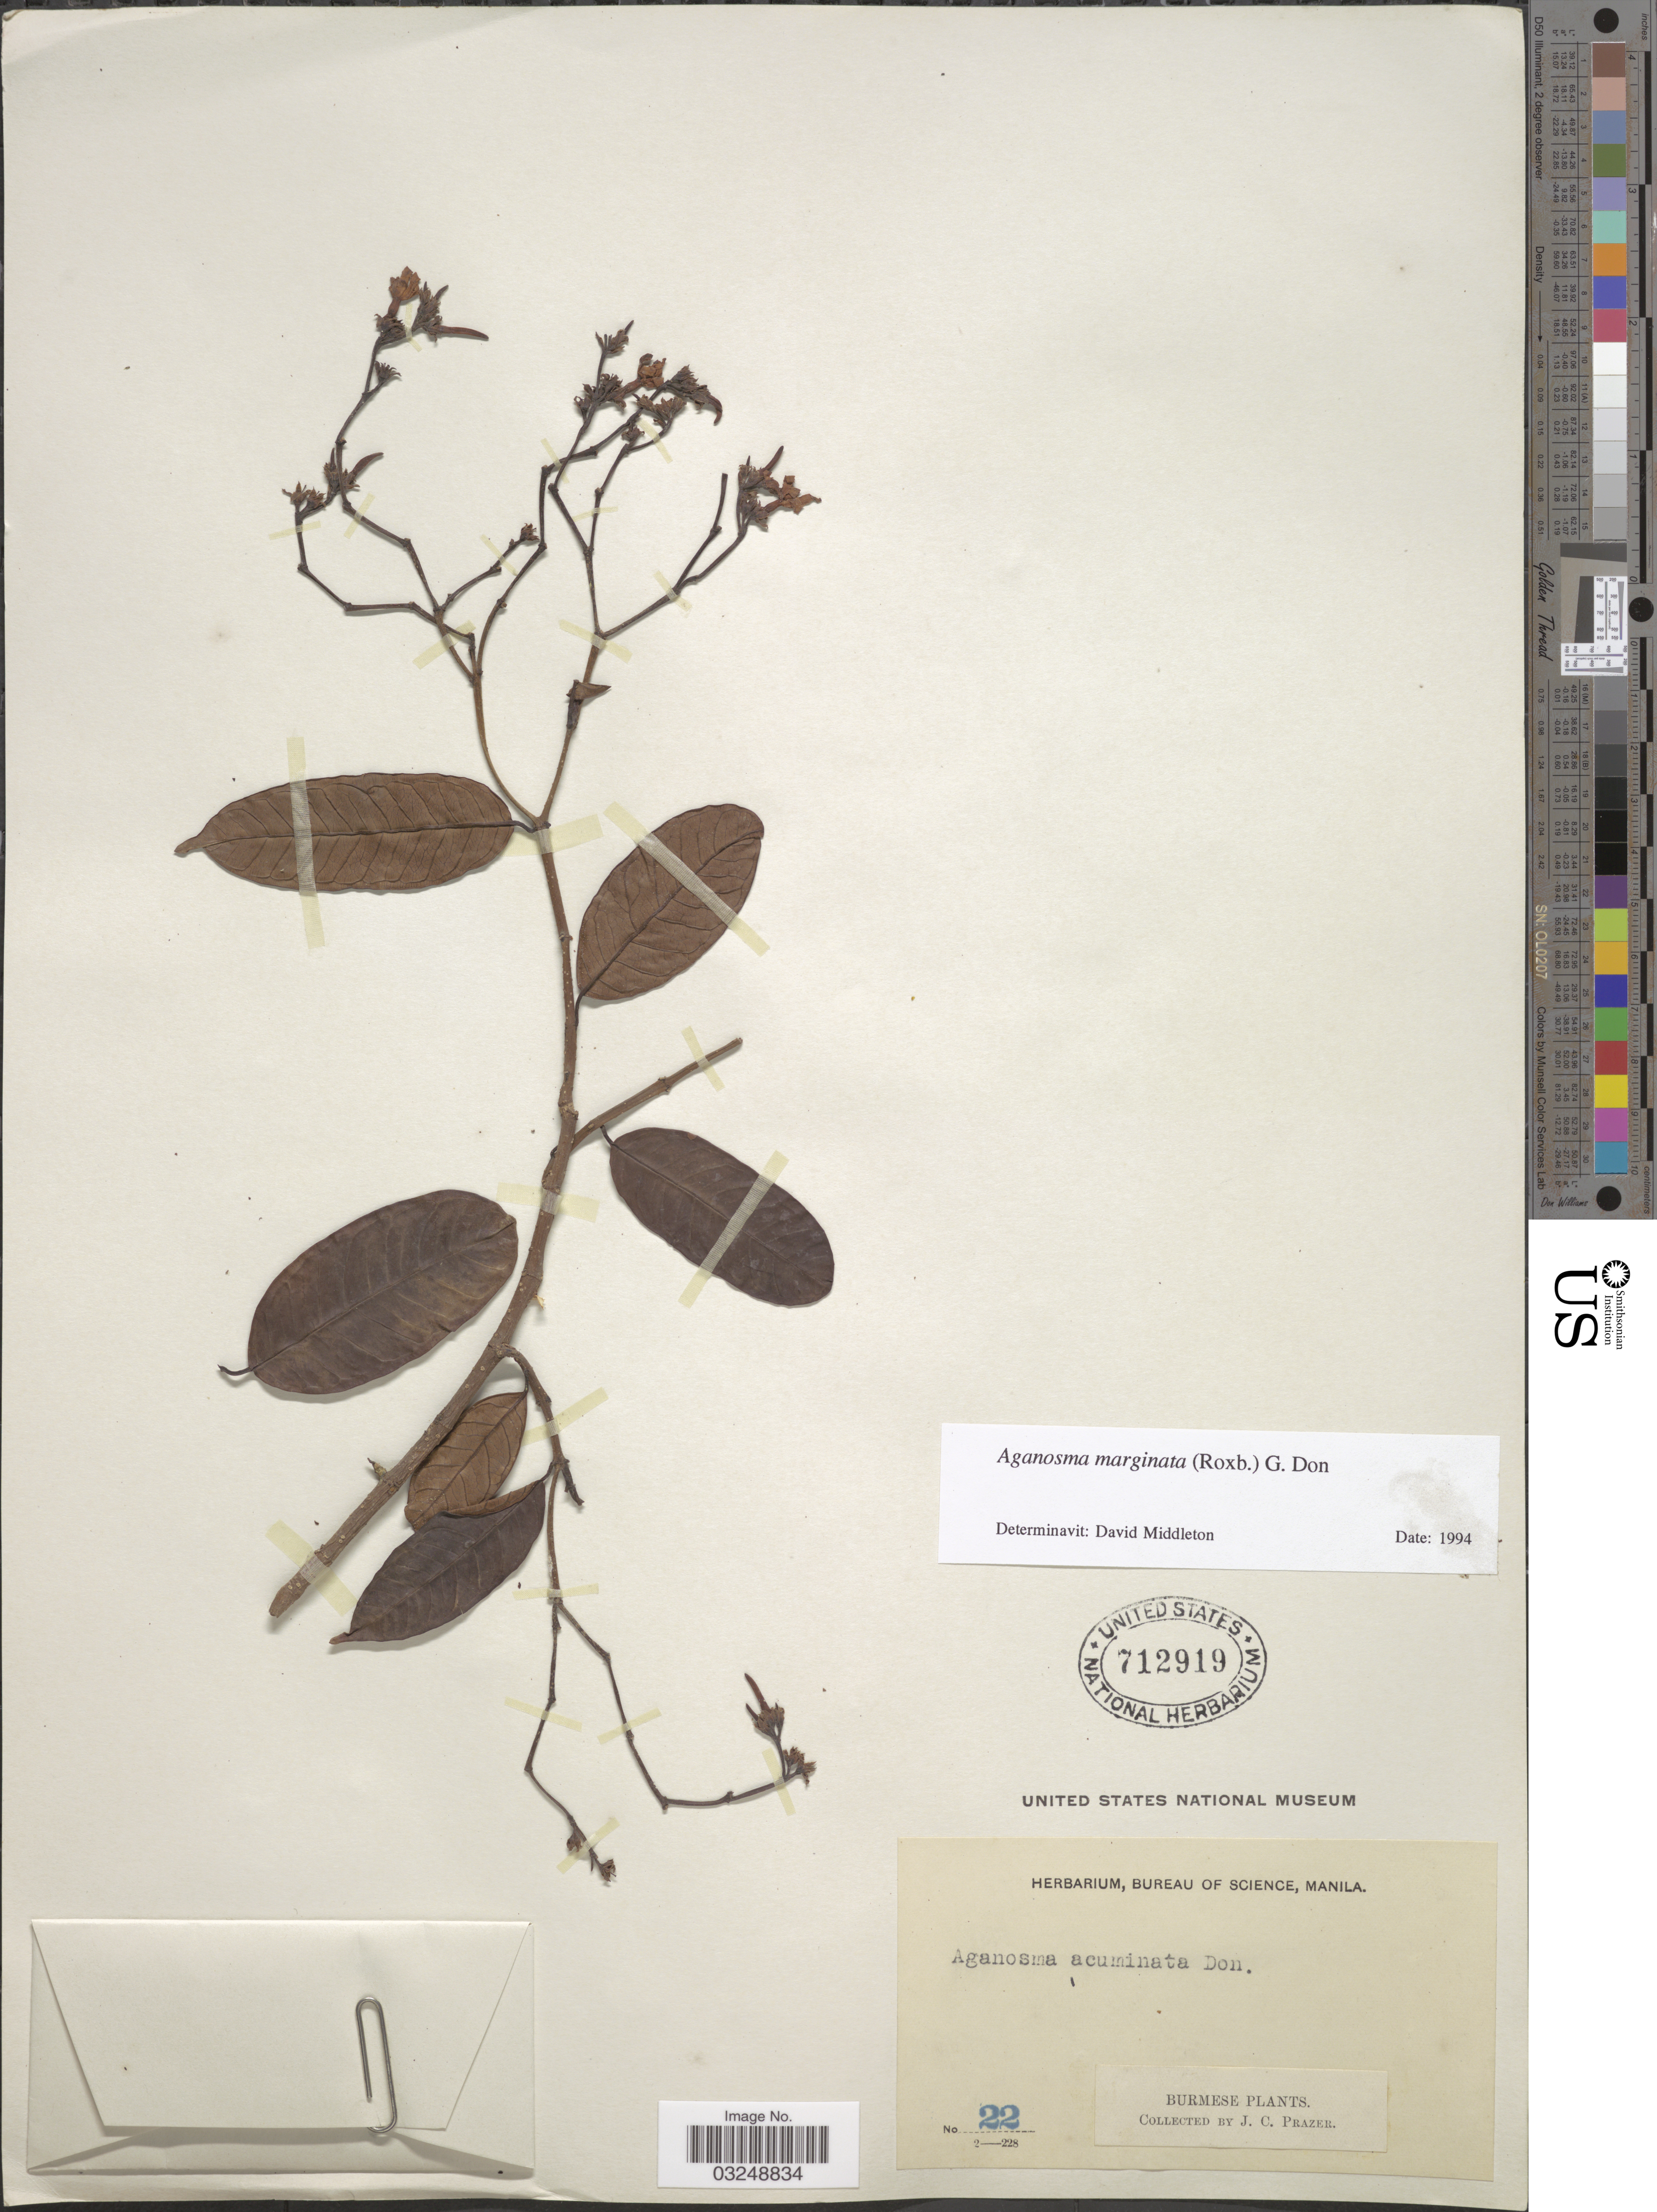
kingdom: Plantae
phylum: Tracheophyta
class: Magnoliopsida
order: Gentianales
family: Apocynaceae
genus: Aganosma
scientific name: Aganosma marginata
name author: (Roxb.) G. Don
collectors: J. Prazer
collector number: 22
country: Myanmar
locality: Burmese.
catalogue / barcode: US 712919